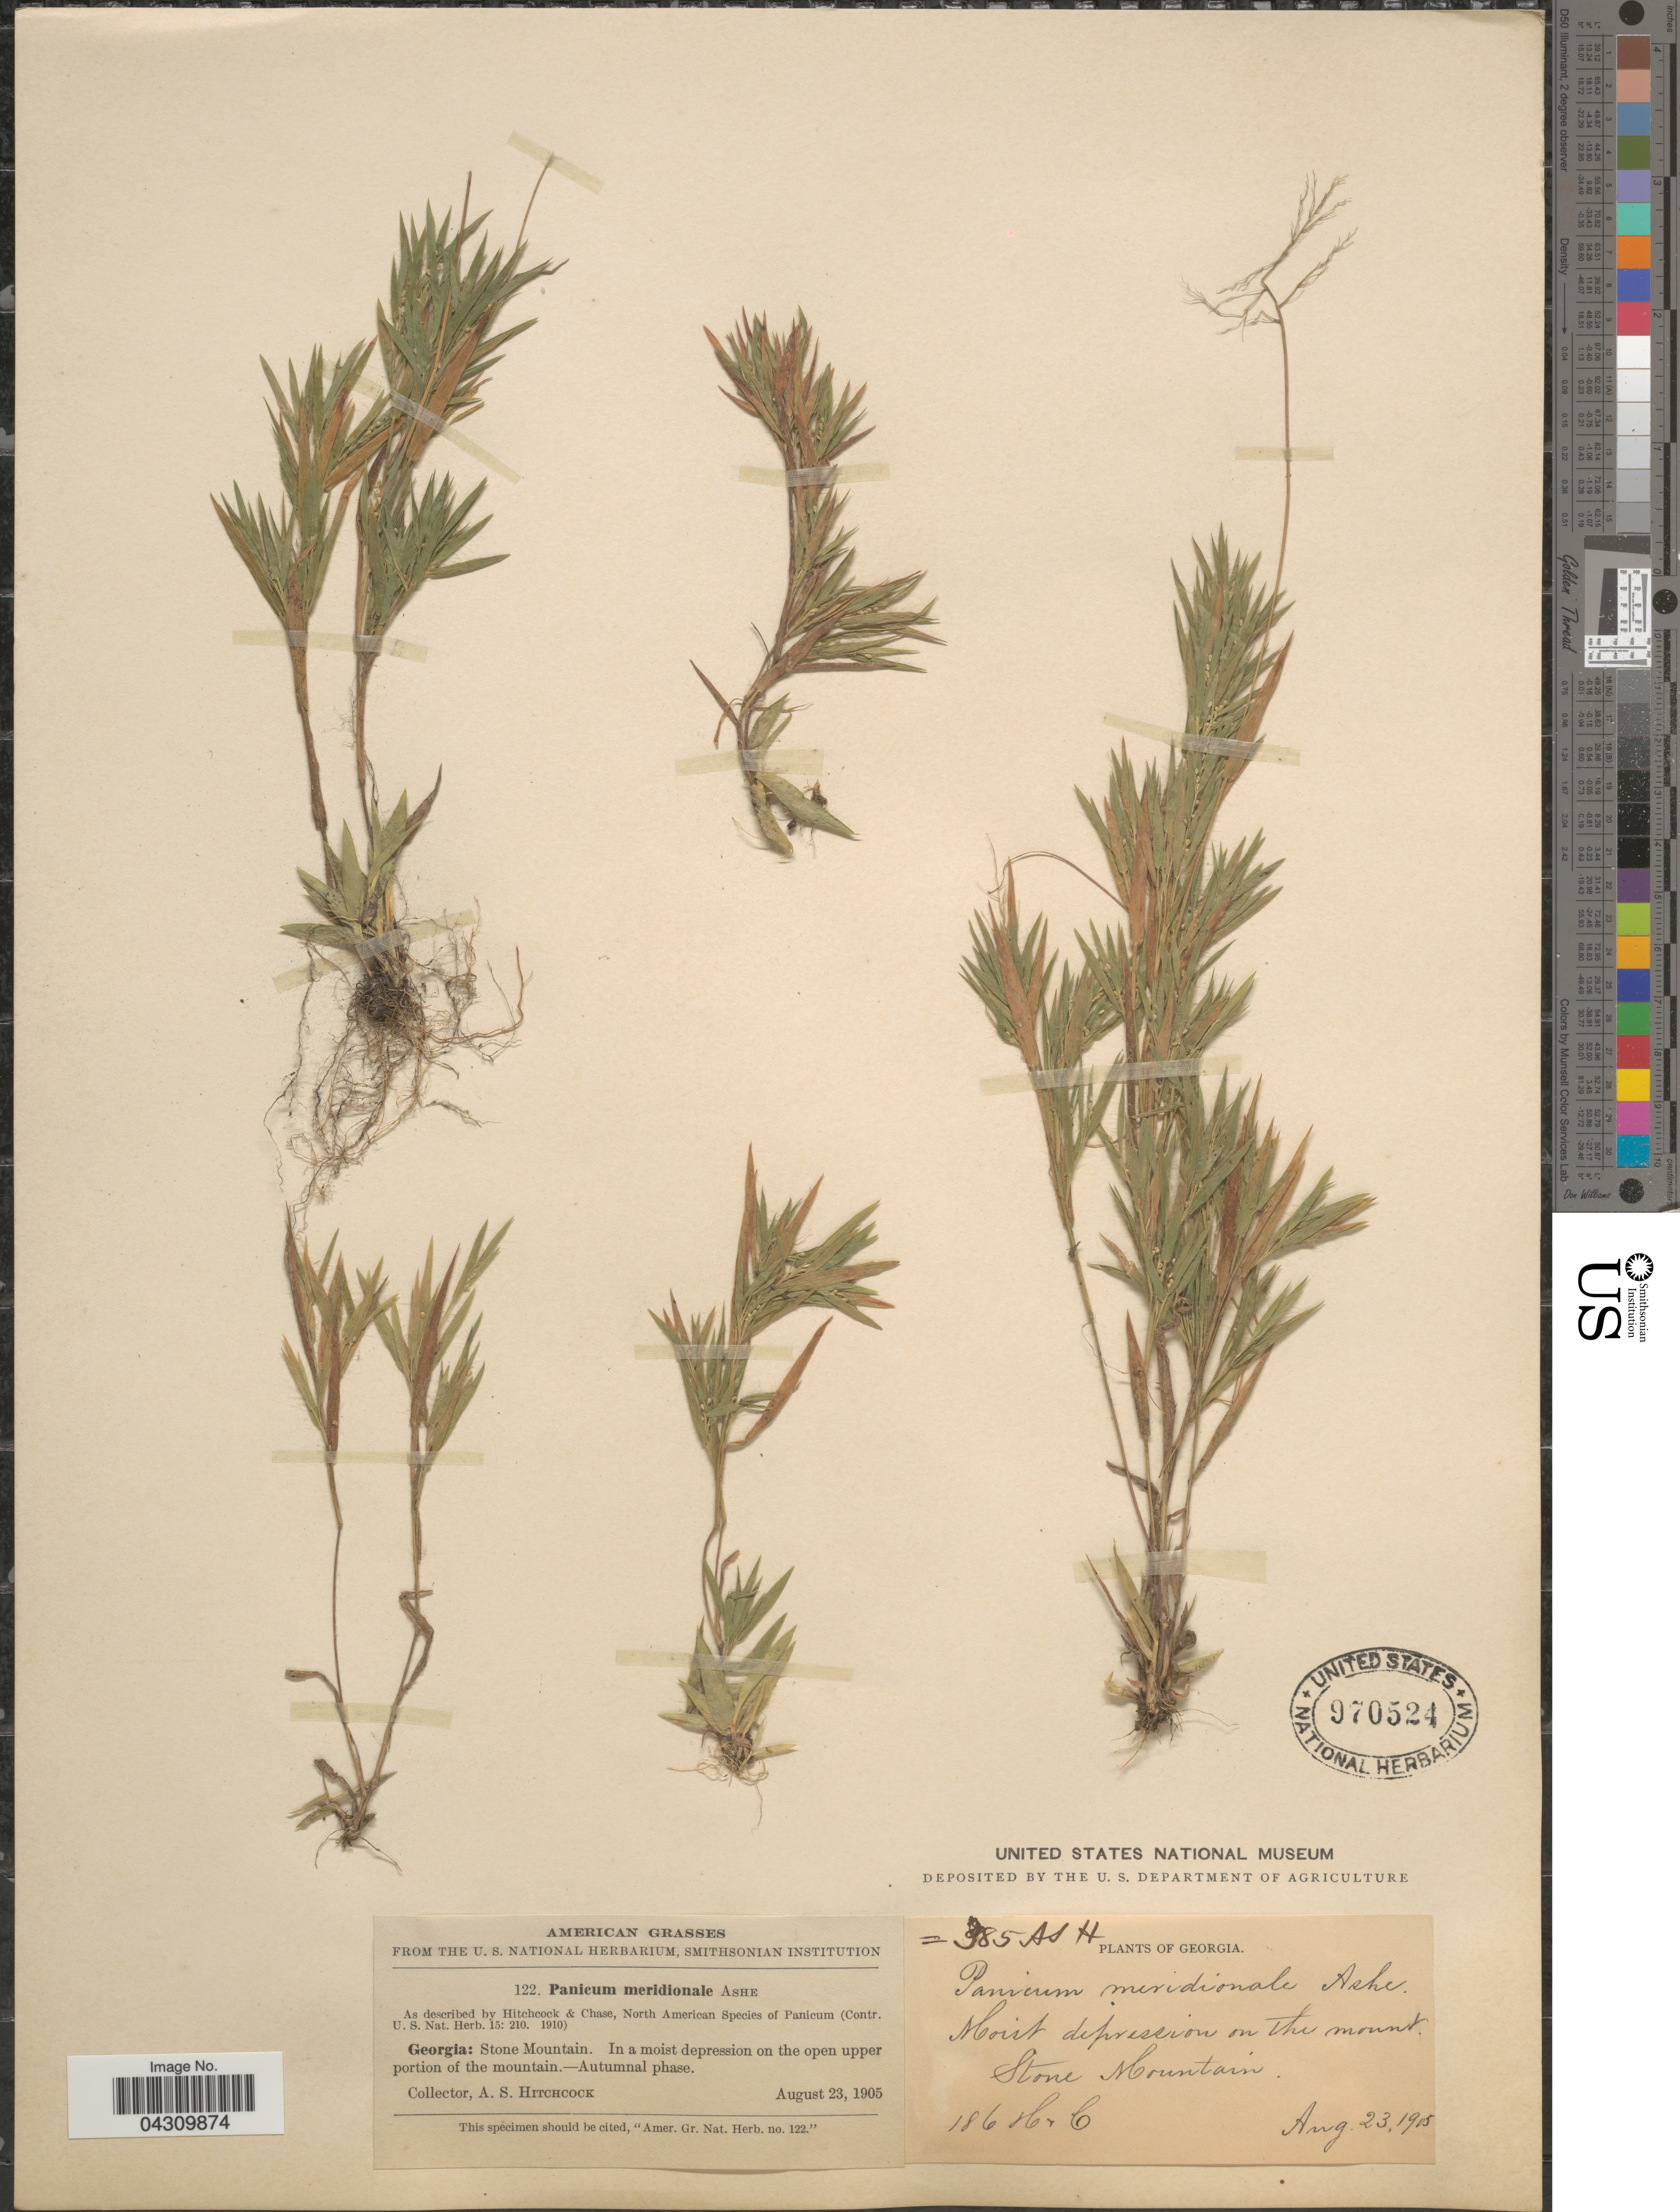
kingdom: Plantae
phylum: Tracheophyta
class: Liliopsida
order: Poales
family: Poaceae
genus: Dichanthelium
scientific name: Dichanthelium acuminatum var. acuminatum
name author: (Sw.) Gould & C.A. Clark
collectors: A. S. Hitchcock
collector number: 122/186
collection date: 1905-08-23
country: United States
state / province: Georgia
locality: Stone Mountain.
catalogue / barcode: US 970524